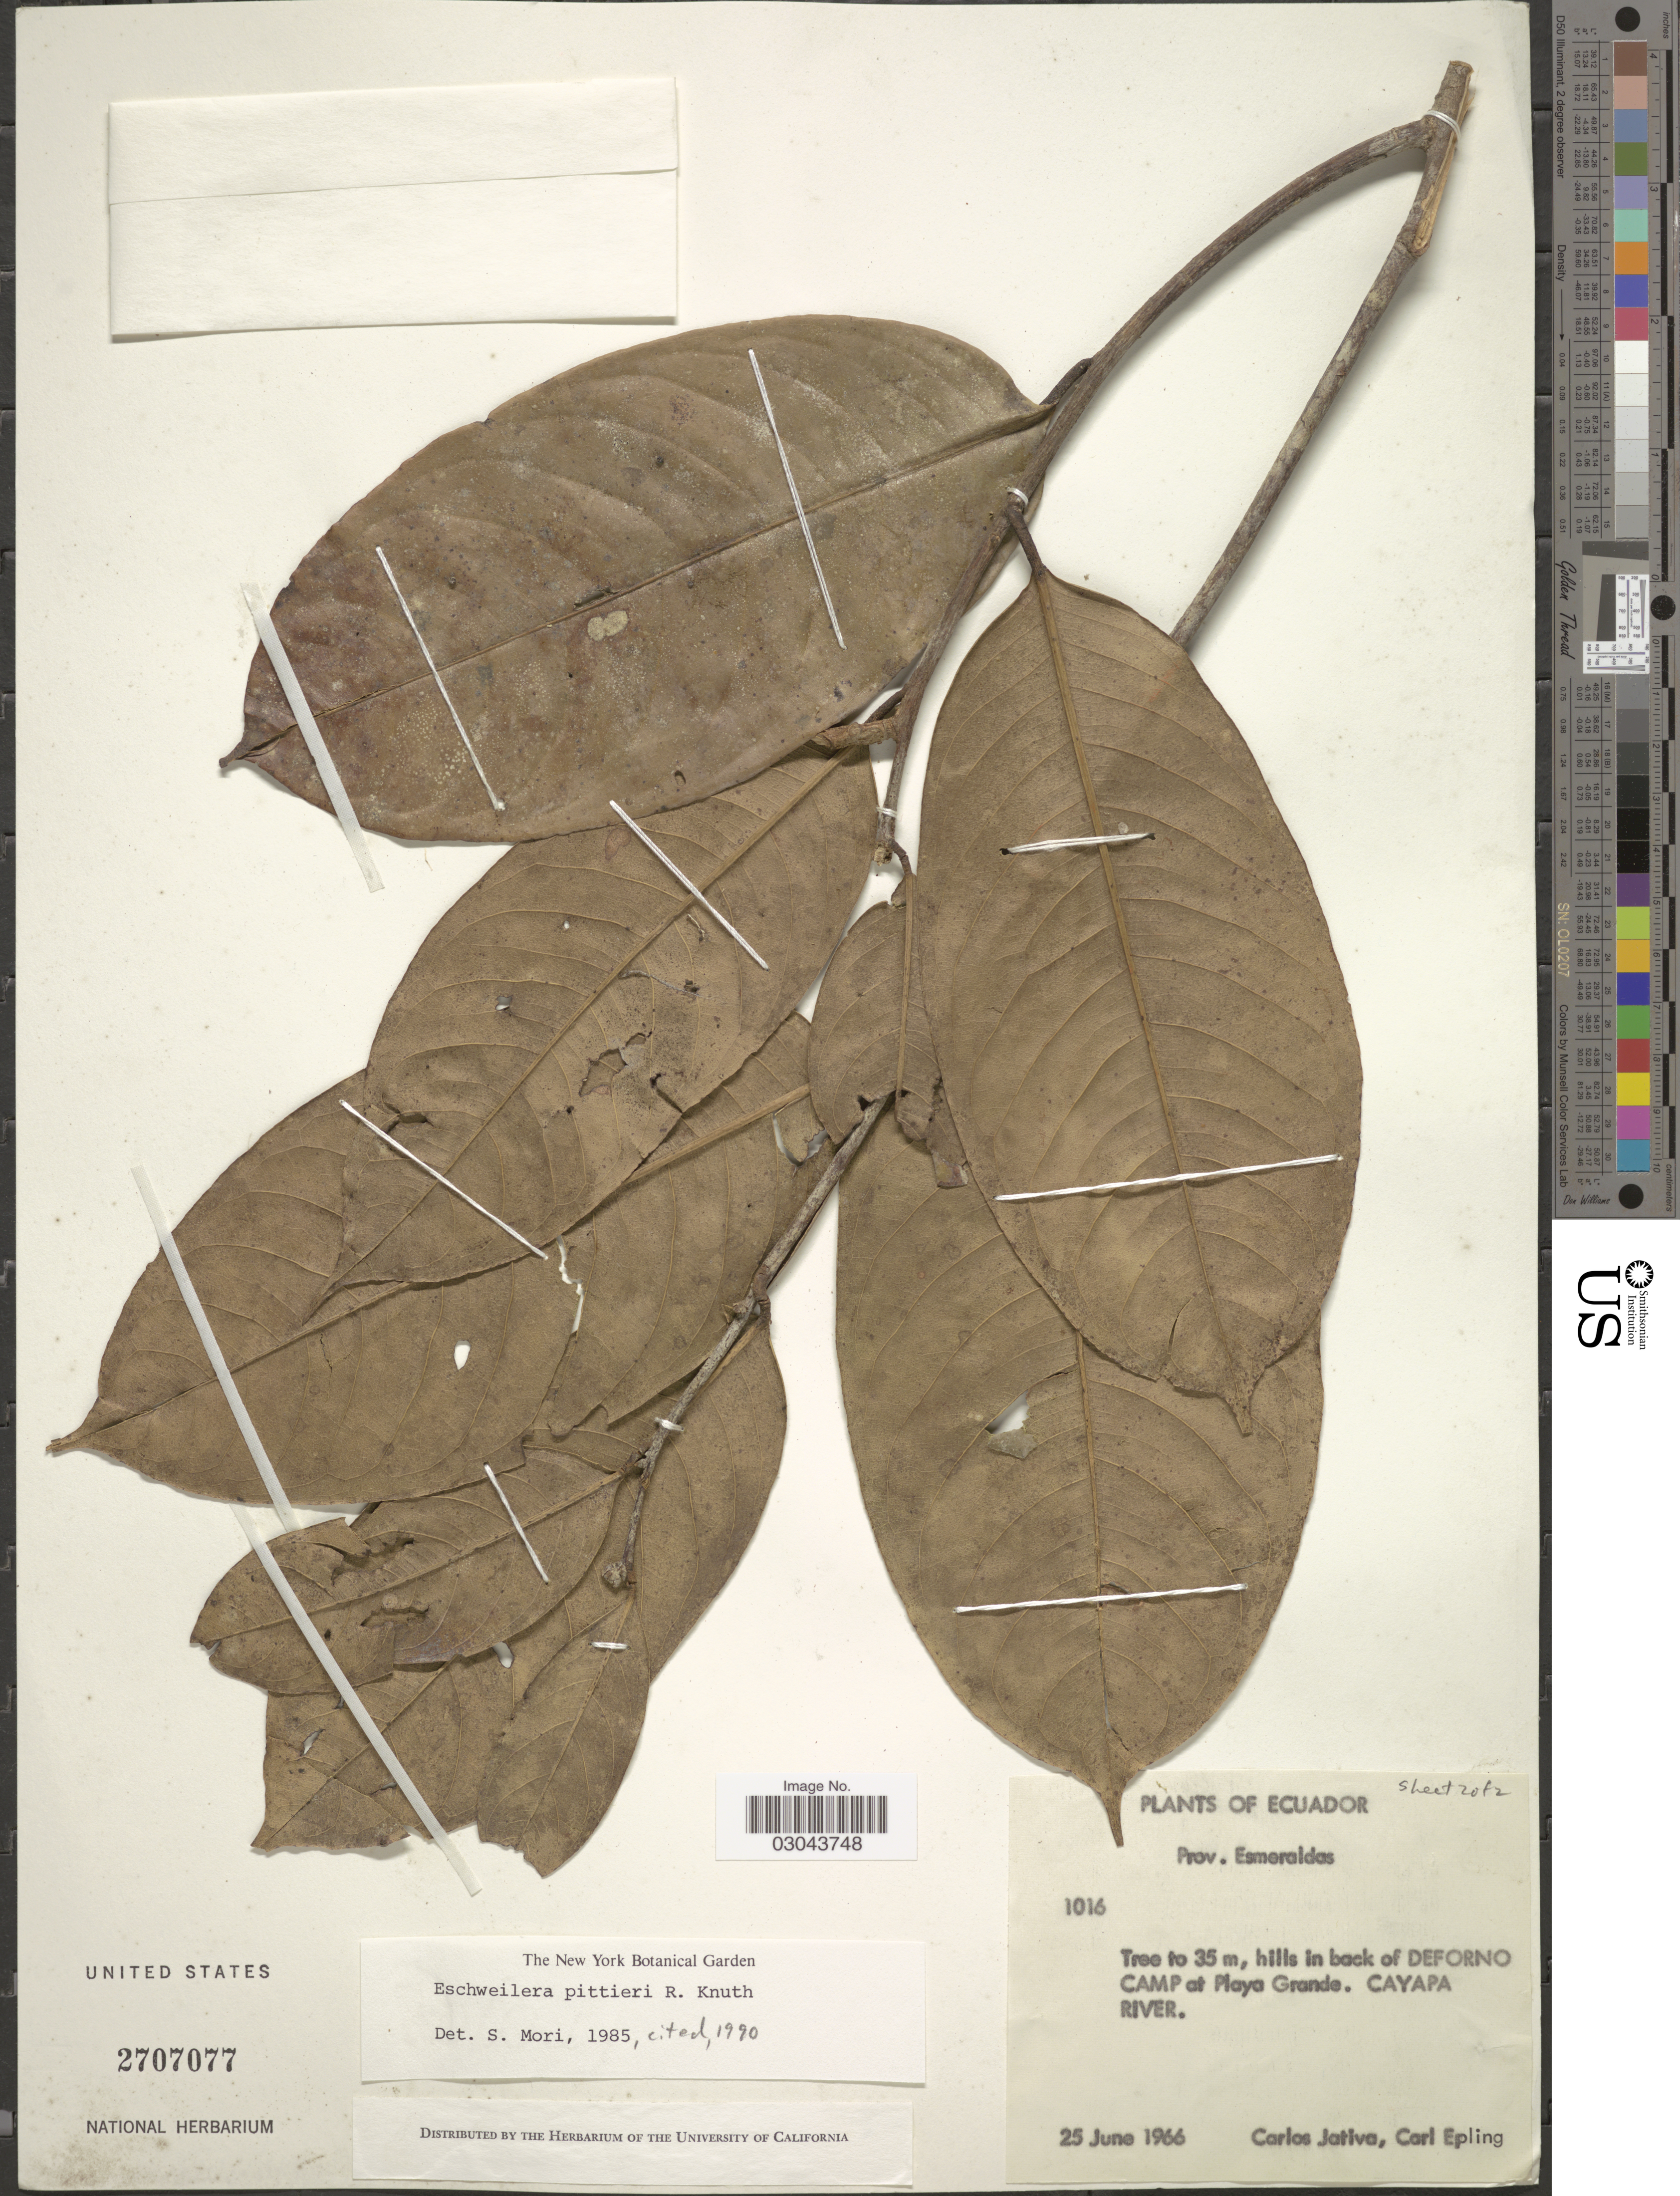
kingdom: Plantae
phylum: Tracheophyta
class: Magnoliopsida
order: Ericales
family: Lecythidaceae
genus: Eschweilera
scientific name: Eschweilera pittieri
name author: R. Knuth in Engl.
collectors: C. D. Játiva & C. C. Epling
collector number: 1016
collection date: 1966-06-25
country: Ecuador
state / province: Esmeraldas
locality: Hills in back of Deforno Camp at Playa Grande. Cayapa River.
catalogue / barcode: US 2707077